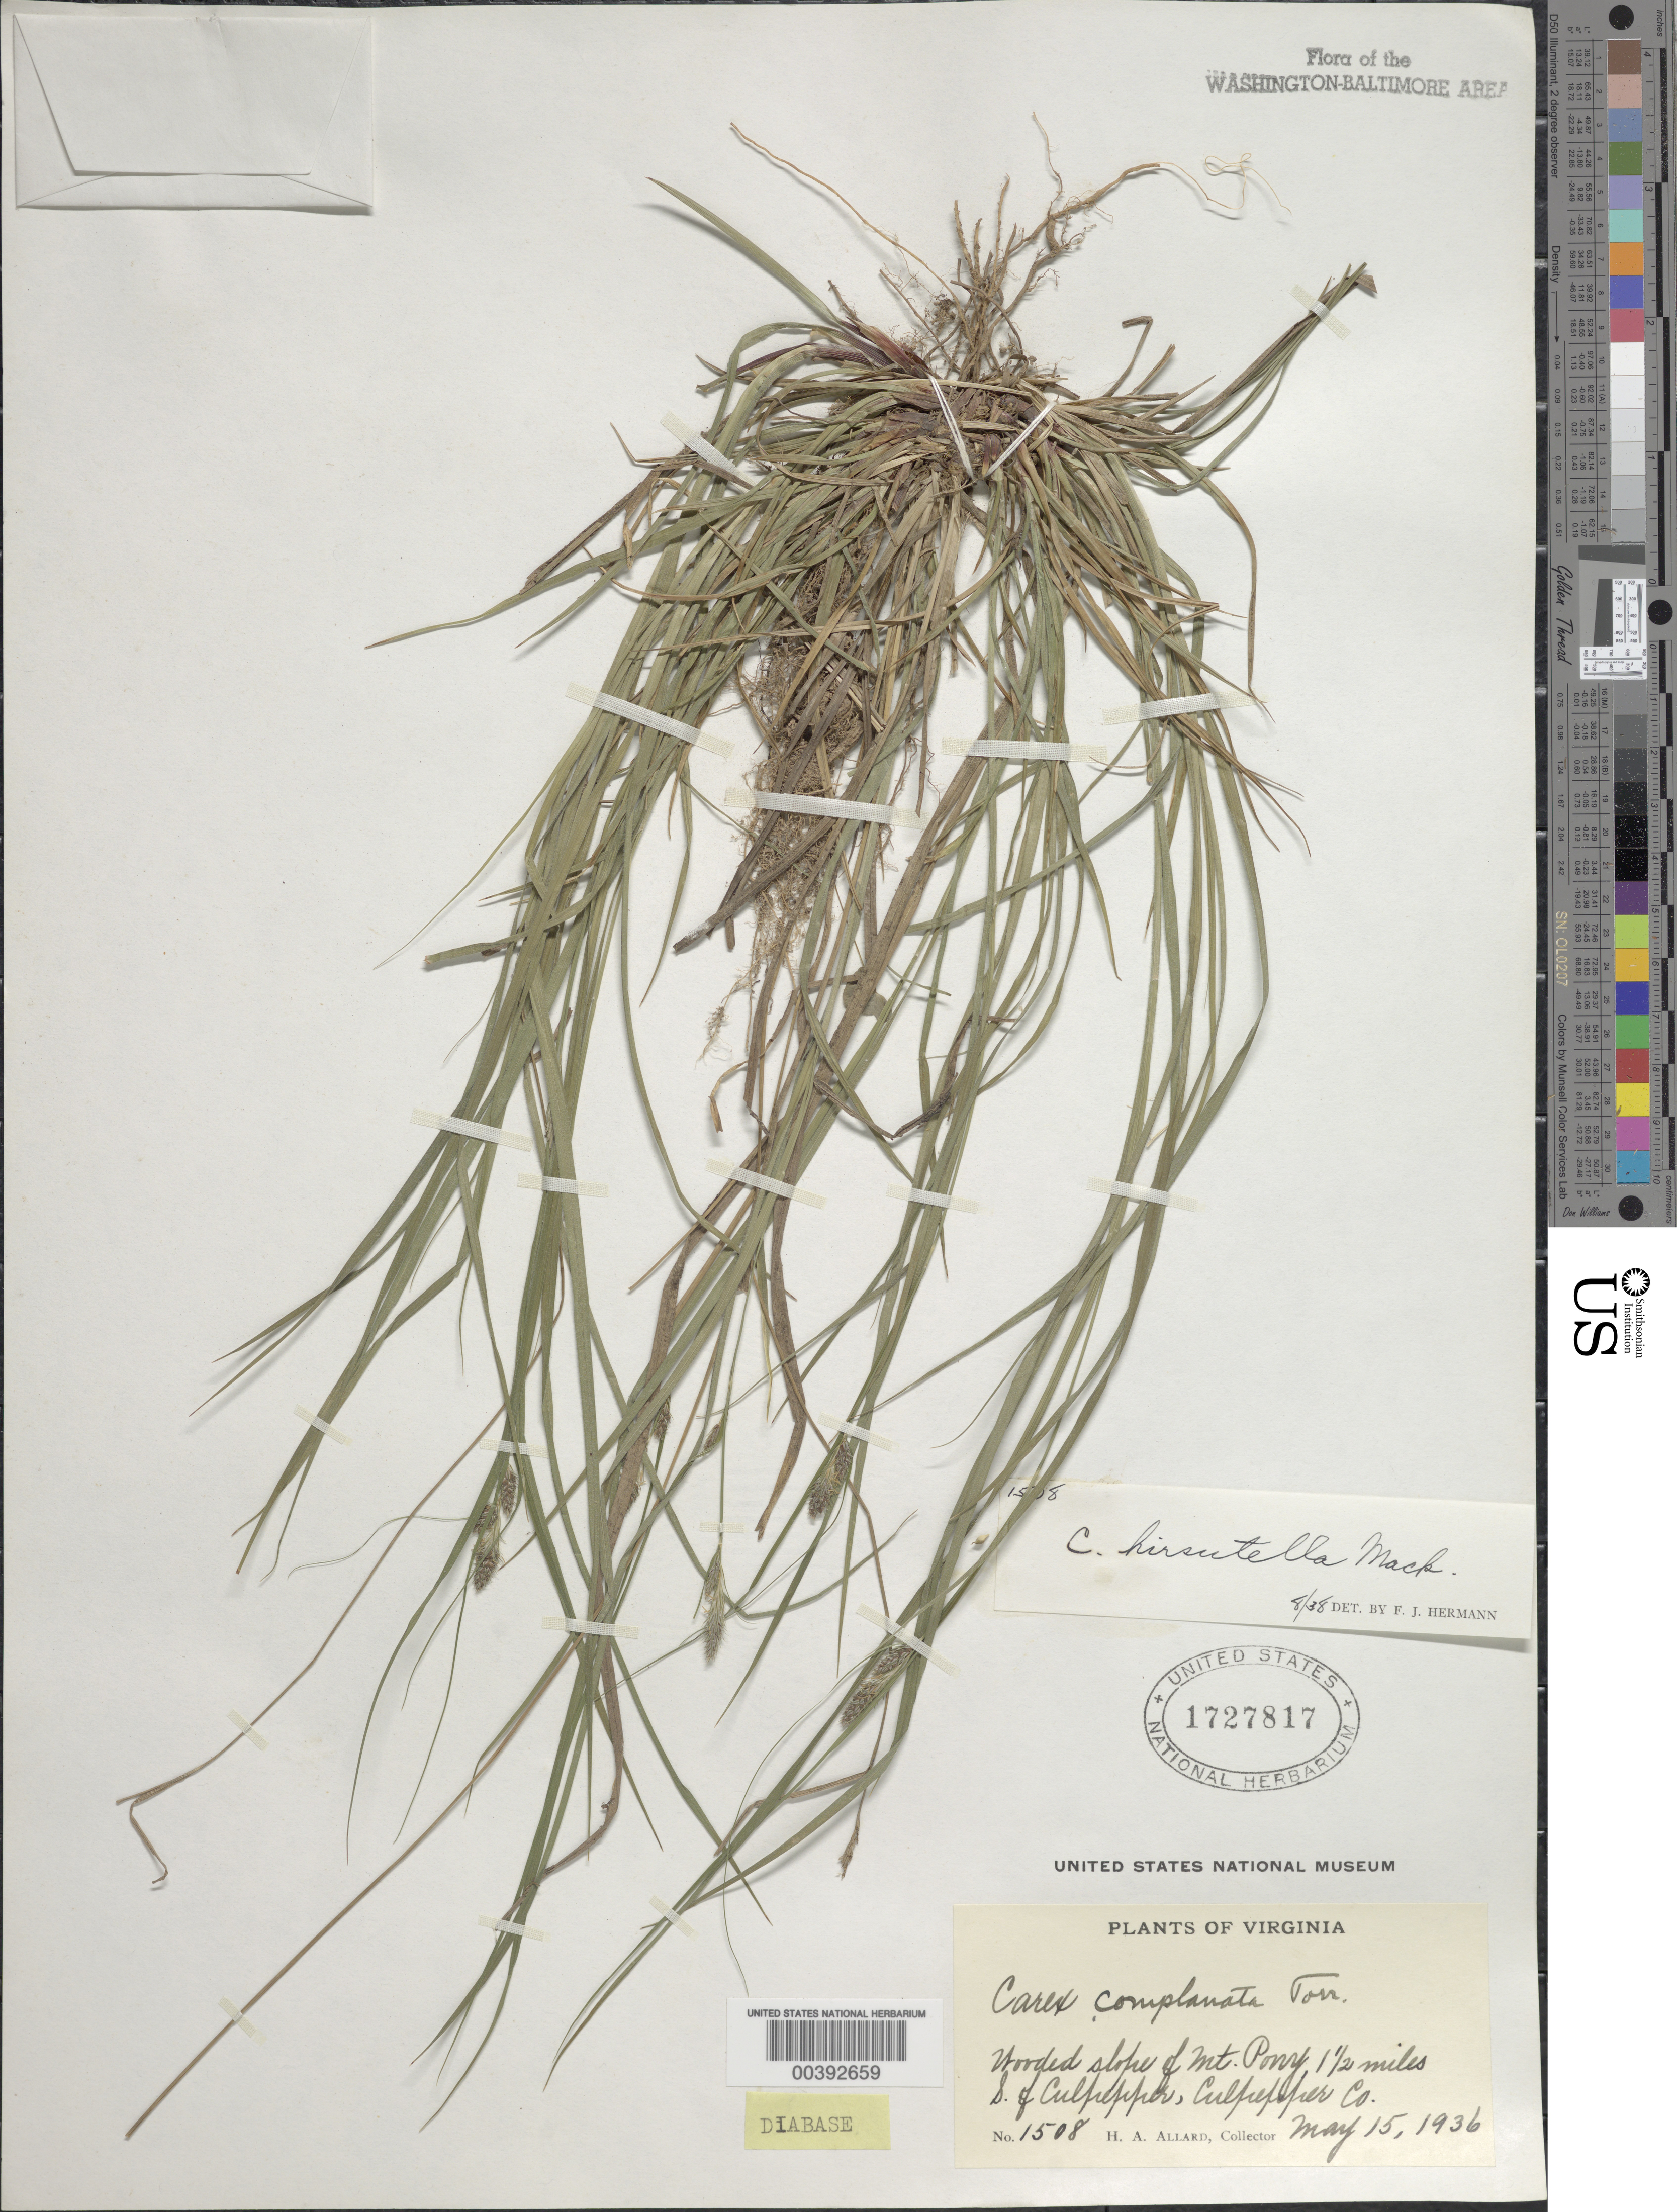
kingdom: Plantae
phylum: Tracheophyta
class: Liliopsida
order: Poales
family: Cyperaceae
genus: Carex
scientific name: Carex hirsutella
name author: Mack.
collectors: H. A. Allard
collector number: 1508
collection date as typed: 15 May 1936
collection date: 1936-05-15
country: United States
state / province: Virginia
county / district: Culpeper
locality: Mount Pony, south of Culpepper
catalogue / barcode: US 1727817